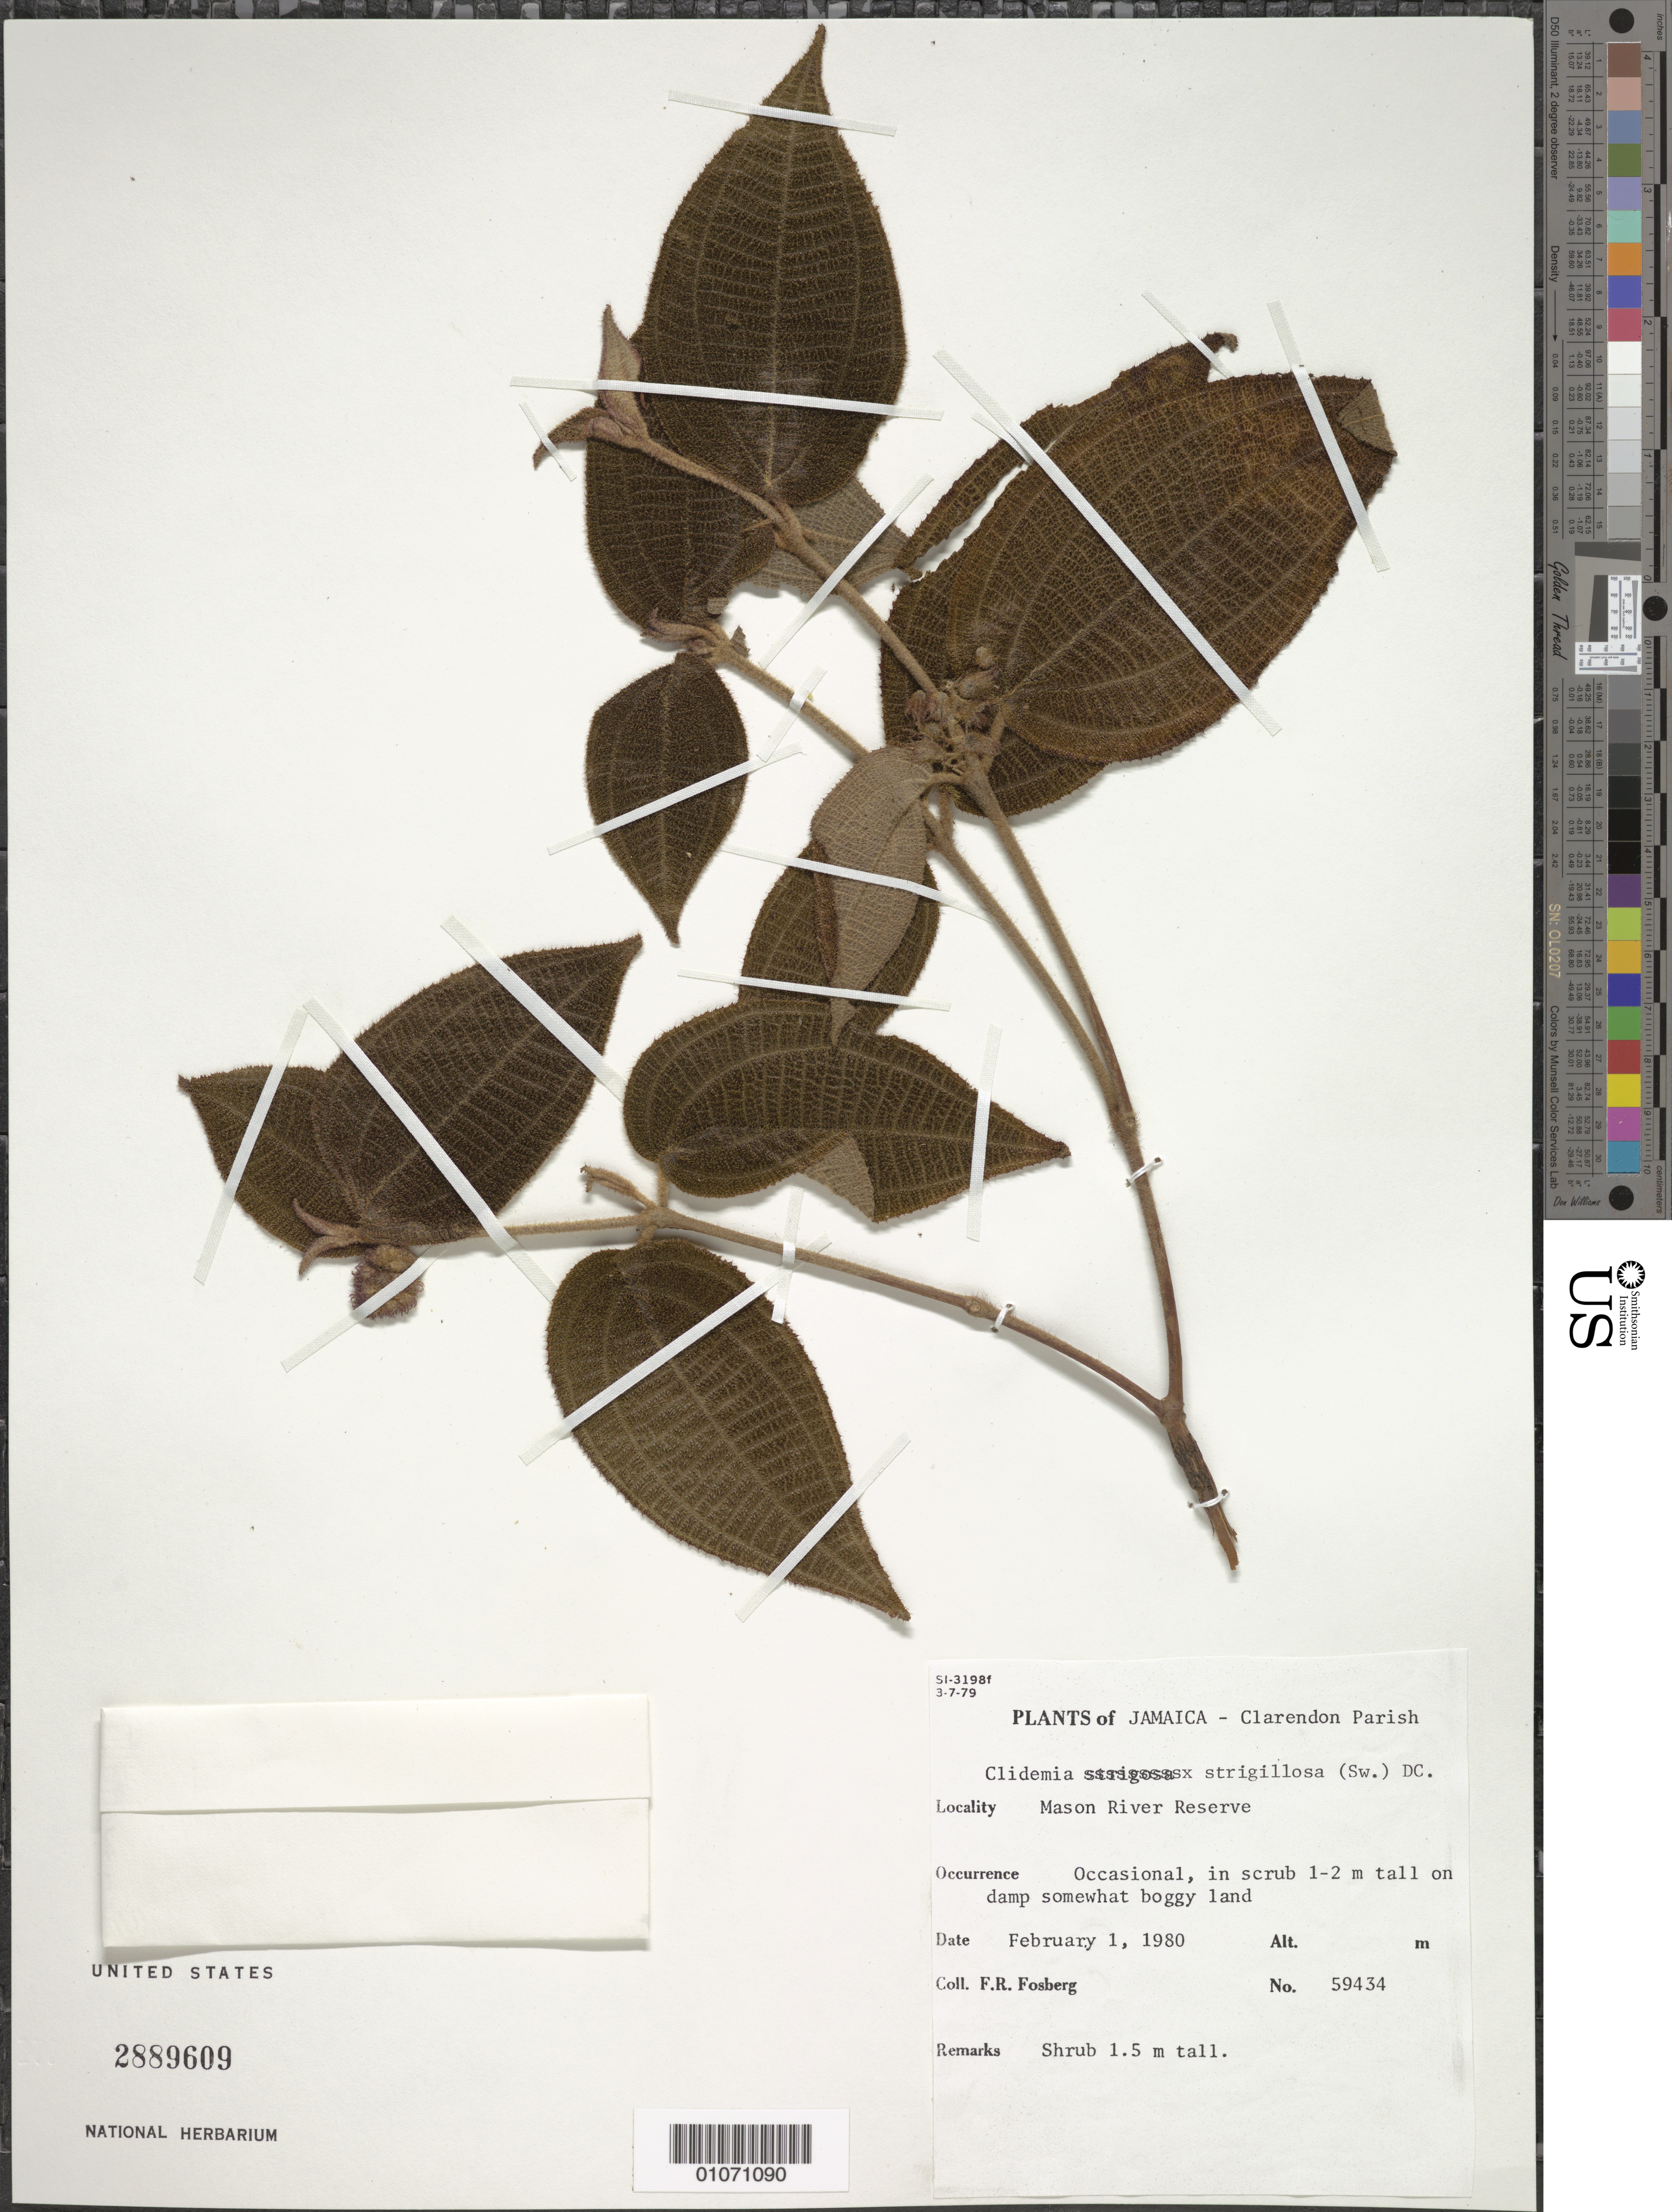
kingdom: Plantae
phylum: Tracheophyta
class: Magnoliopsida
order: Myrtales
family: Melastomataceae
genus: Clidemia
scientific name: Clidemia strigillosa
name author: (Sw.) DC.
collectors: F. R. Fosberg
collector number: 59434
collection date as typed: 01 Feb 1980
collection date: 1980-02-01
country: Jamaica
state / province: Clarendon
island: Jamaica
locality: Mason River Reserve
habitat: In scrub 1-2 m tall on damp somewhat boggy land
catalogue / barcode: US 2889609